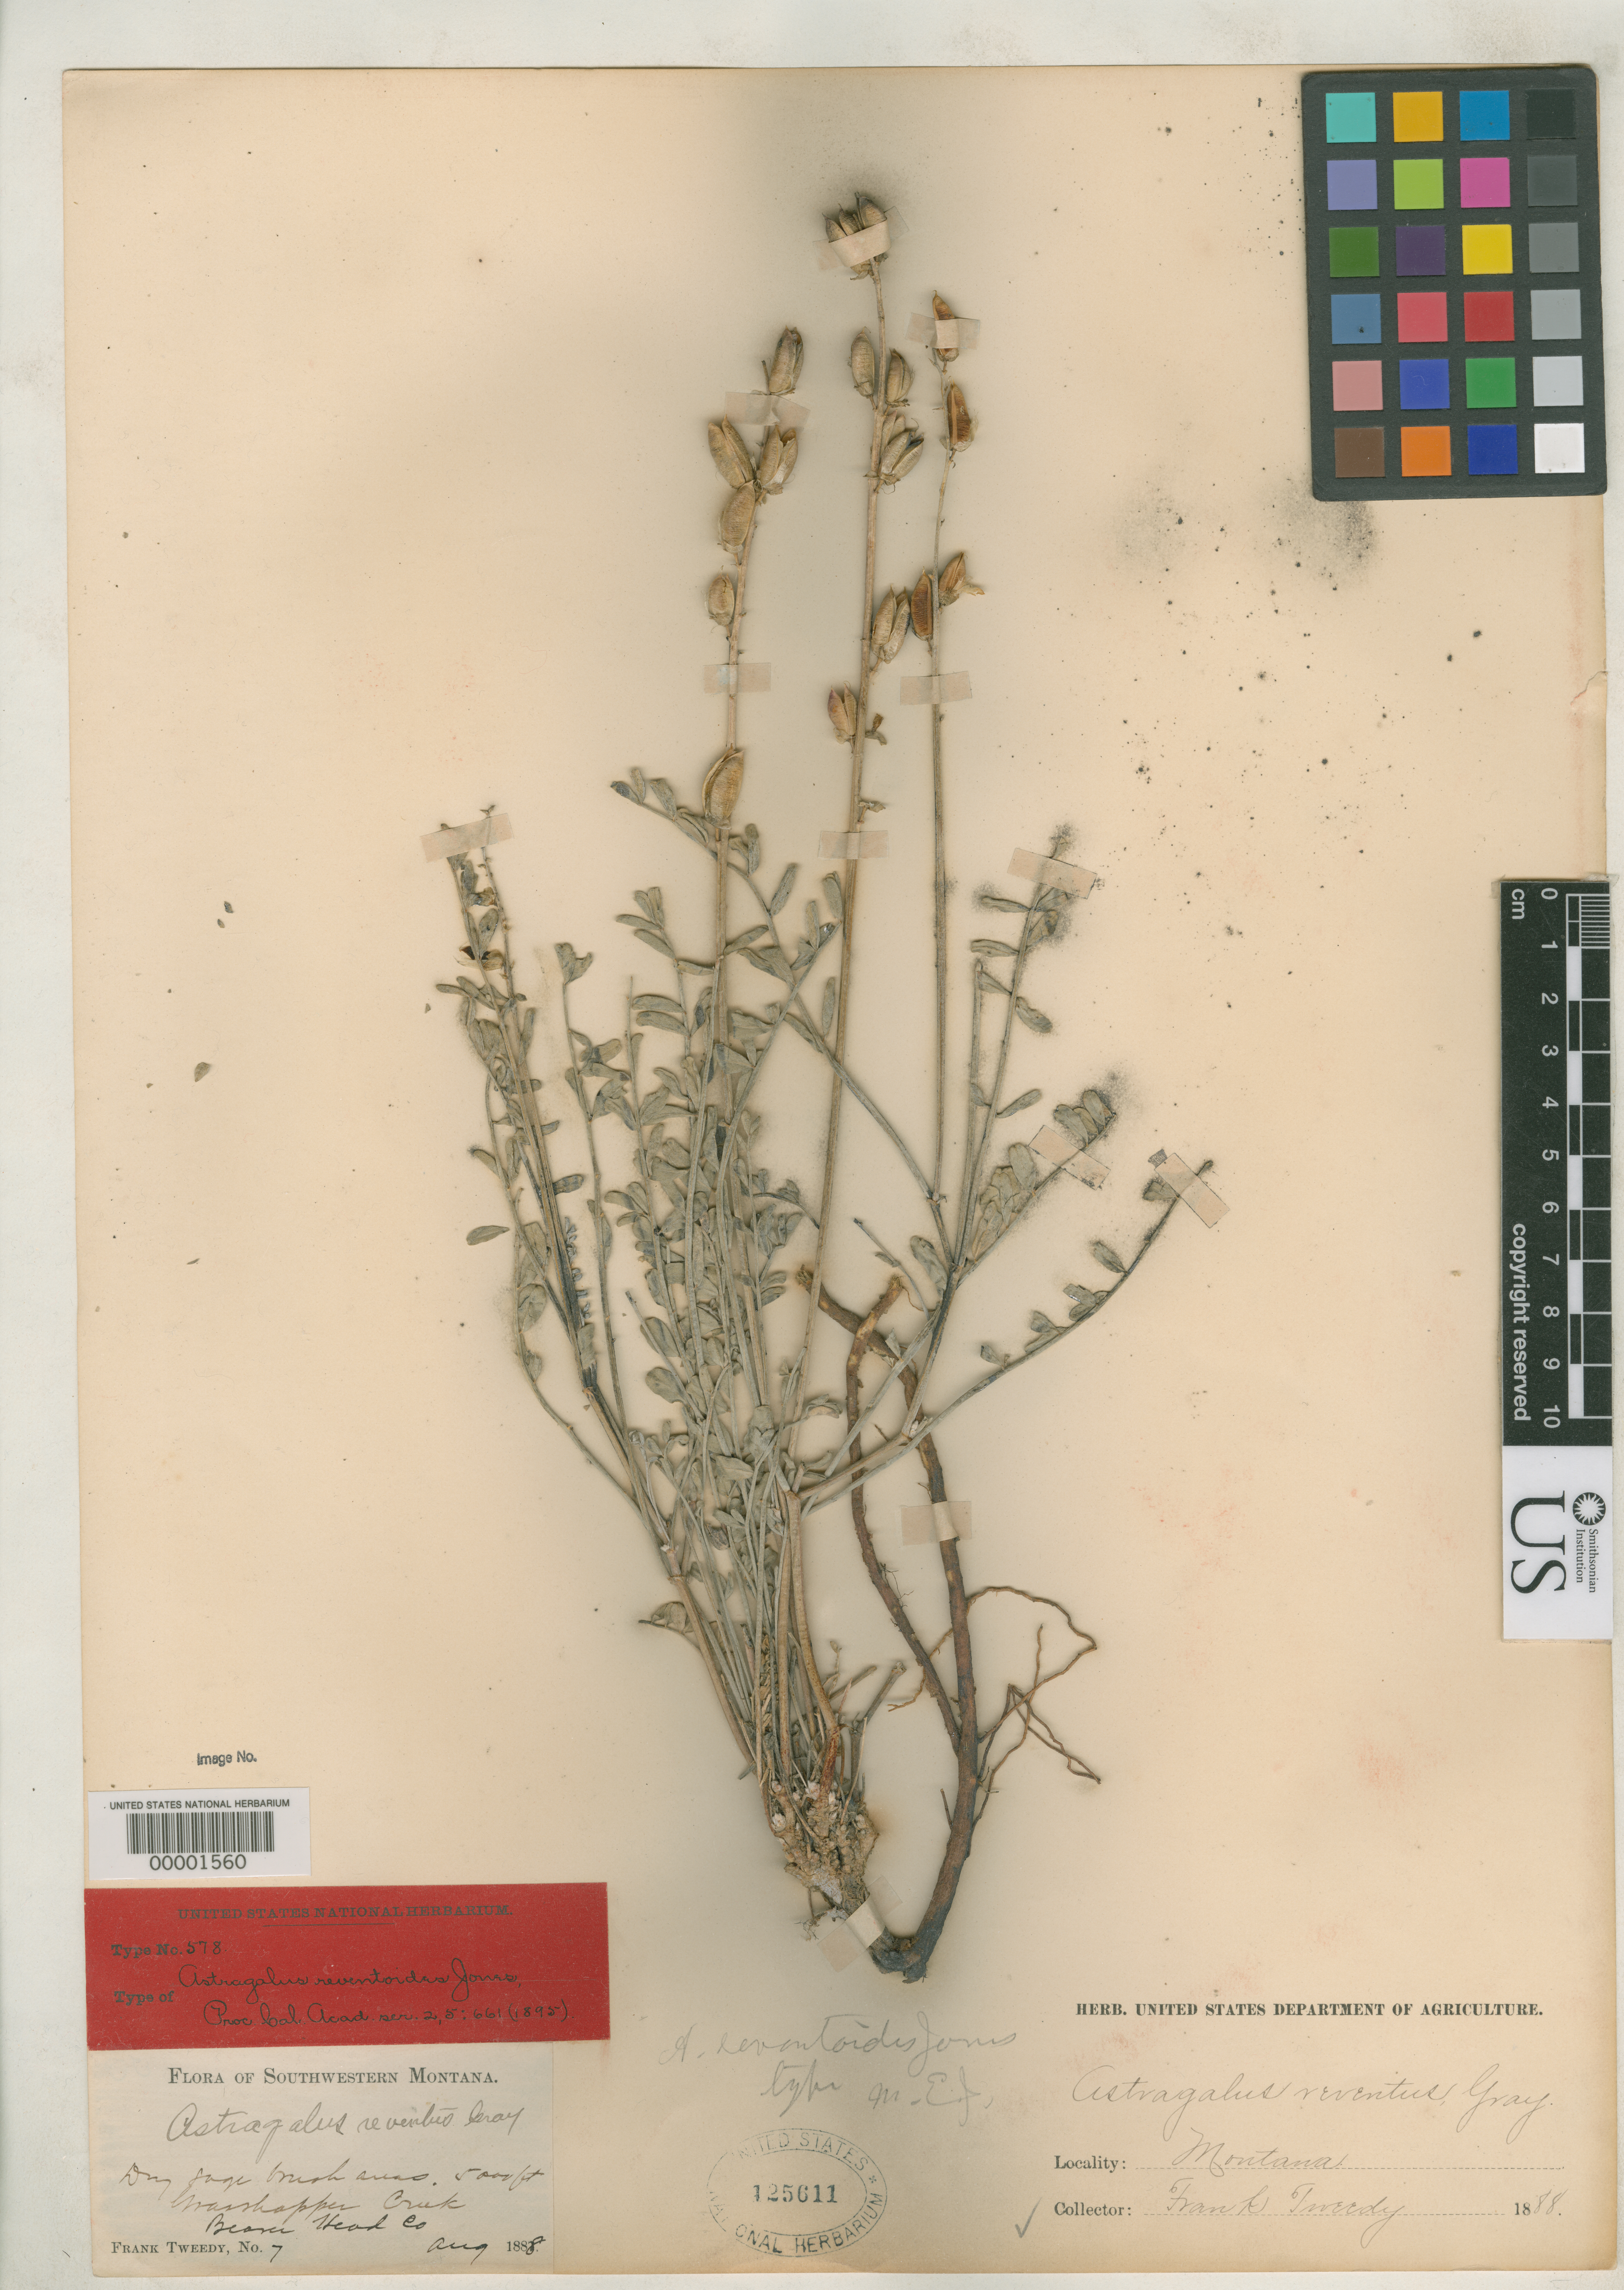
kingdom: Plantae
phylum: Tracheophyta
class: Magnoliopsida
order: Fabales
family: Fabaceae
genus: Astragalus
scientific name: Astragalus reventoides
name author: M.E. Jones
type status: Isotype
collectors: F. Tweedy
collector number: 7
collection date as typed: Aug 1888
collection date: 1888-08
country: United States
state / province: Montana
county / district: Beaverhead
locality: Grasshopper Creek.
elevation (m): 1524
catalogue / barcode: US 125611